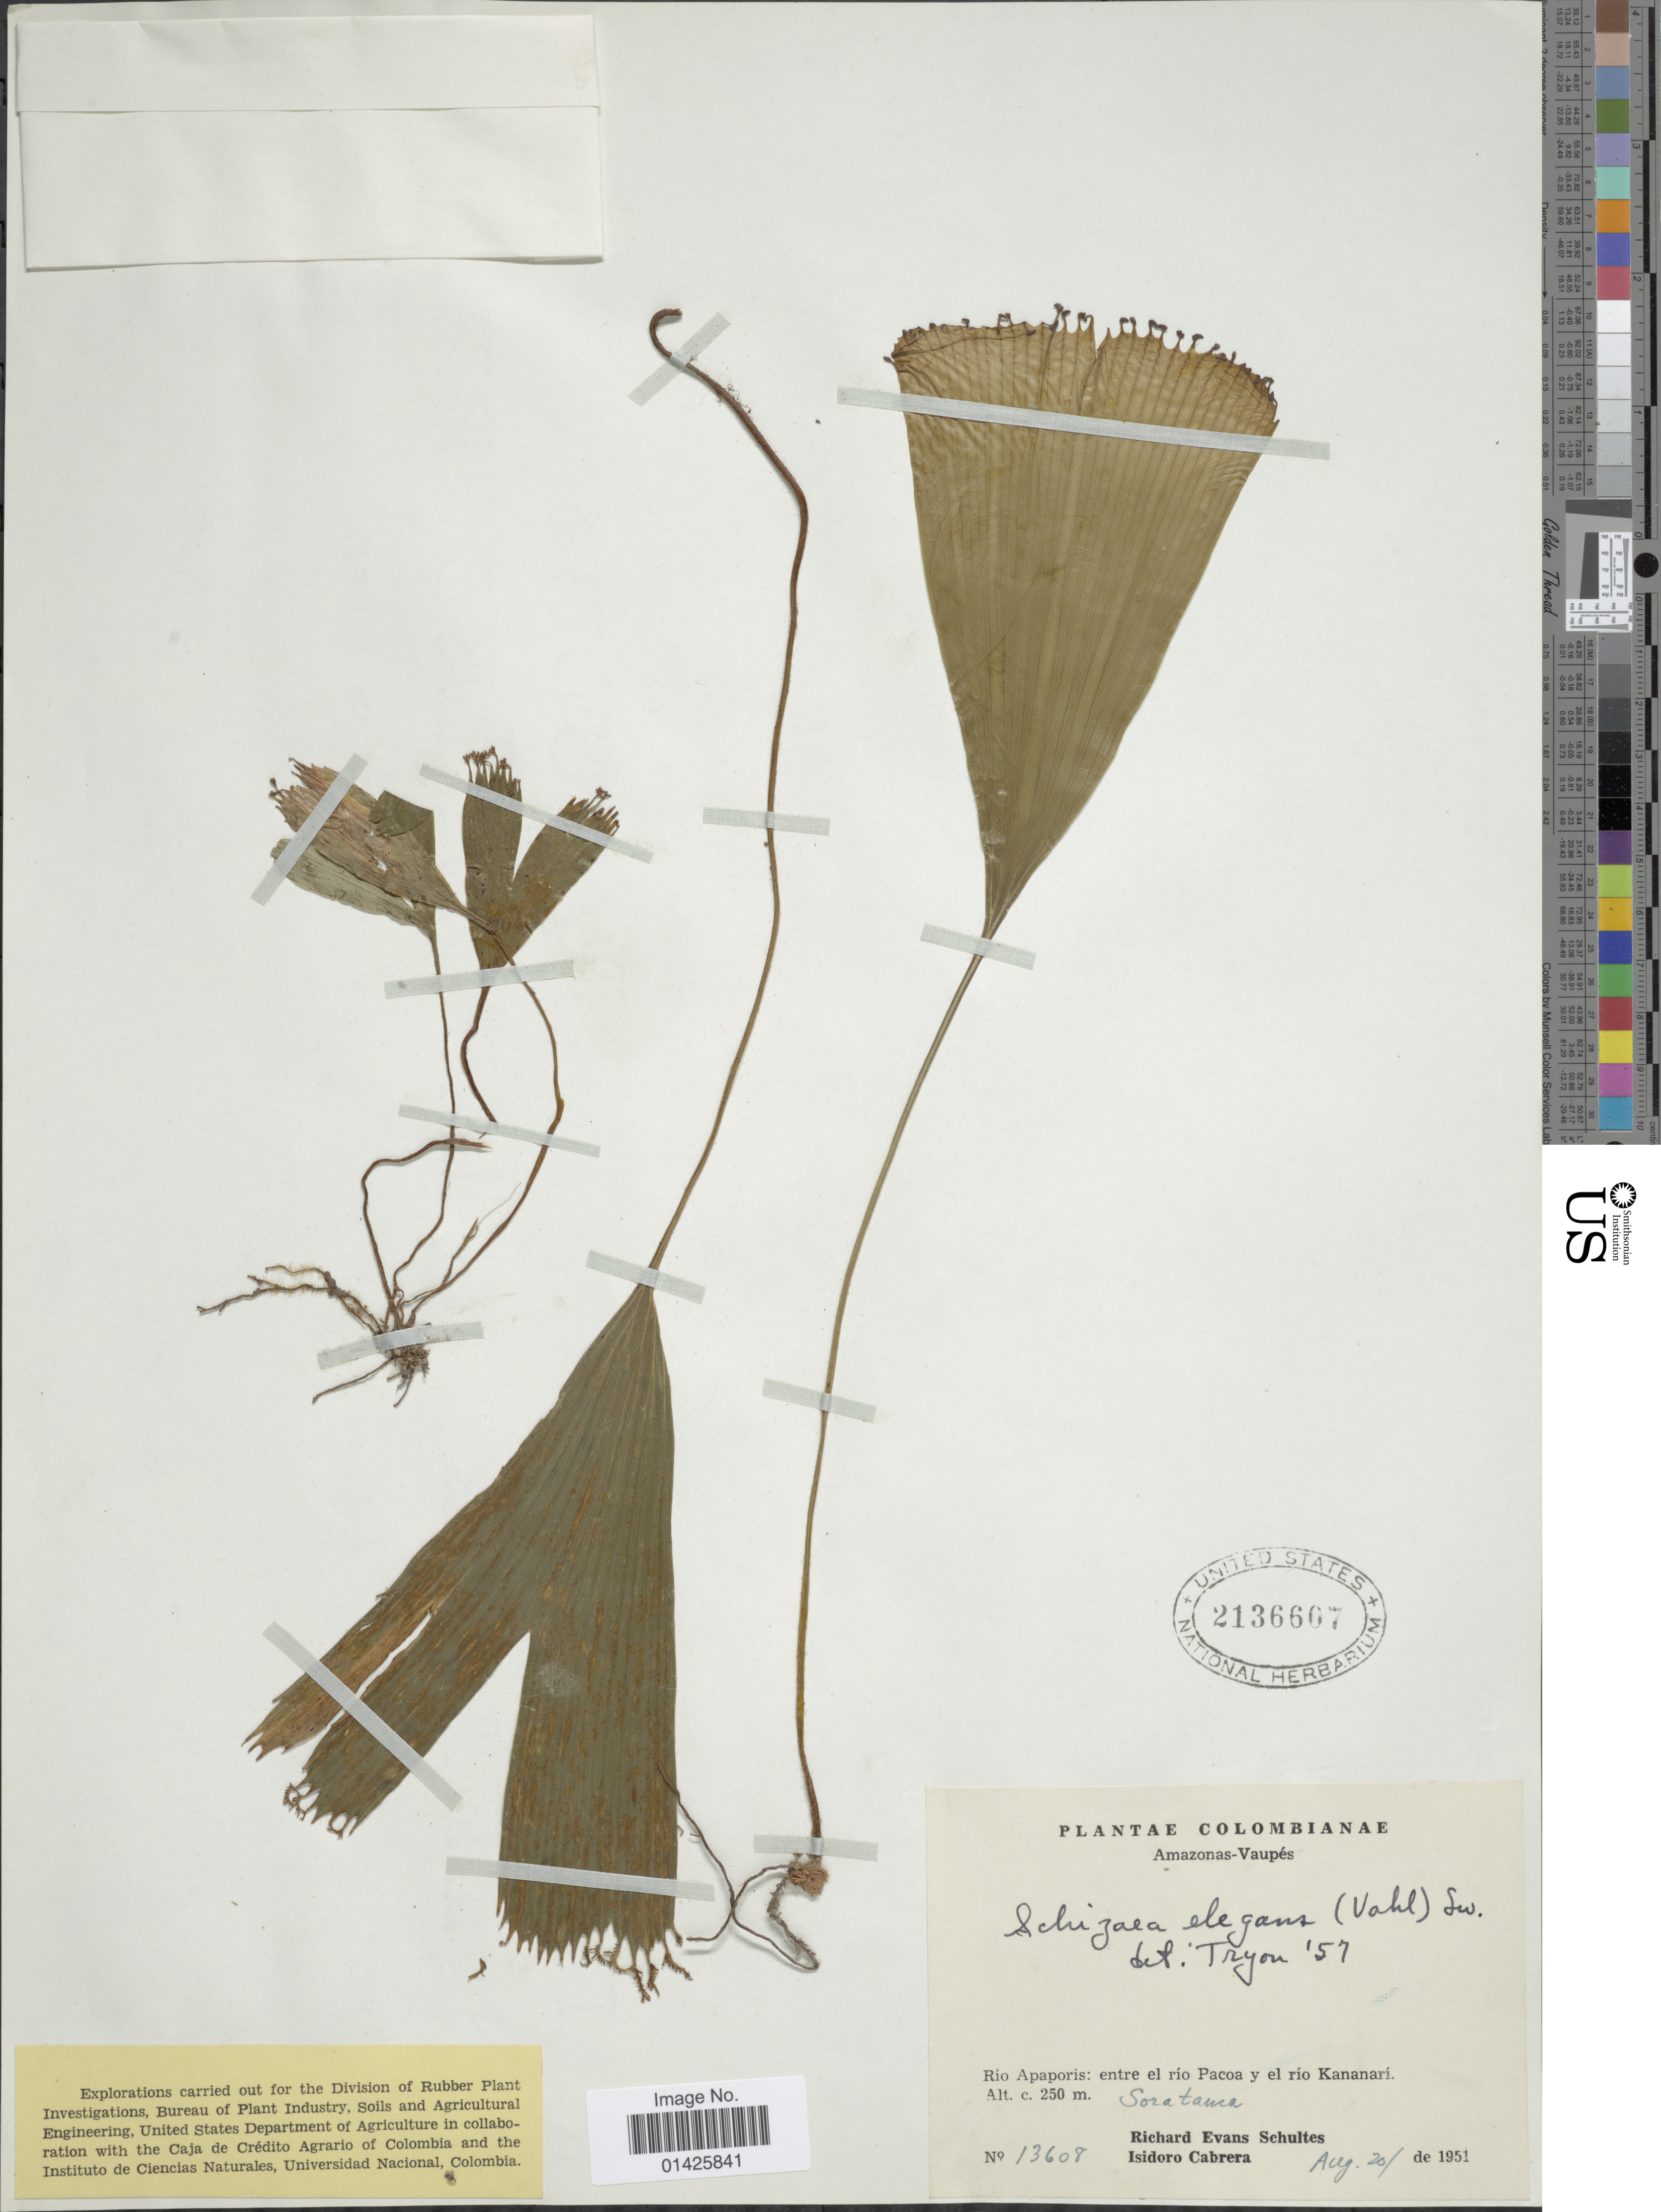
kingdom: Plantae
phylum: Tracheophyta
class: Polypodiopsida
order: Schizaeales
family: Schizaeaceae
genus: Schizaea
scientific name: Schizaea elegans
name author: (Vahl) Sw.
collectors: R. E. Schultes & I. Cabrera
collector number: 13608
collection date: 1951-08-20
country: Colombia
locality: Amazonas-Vaupés, Río Apaporis: entre el riío Pacoa y el río Kananarí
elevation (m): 250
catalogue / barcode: US 2136607